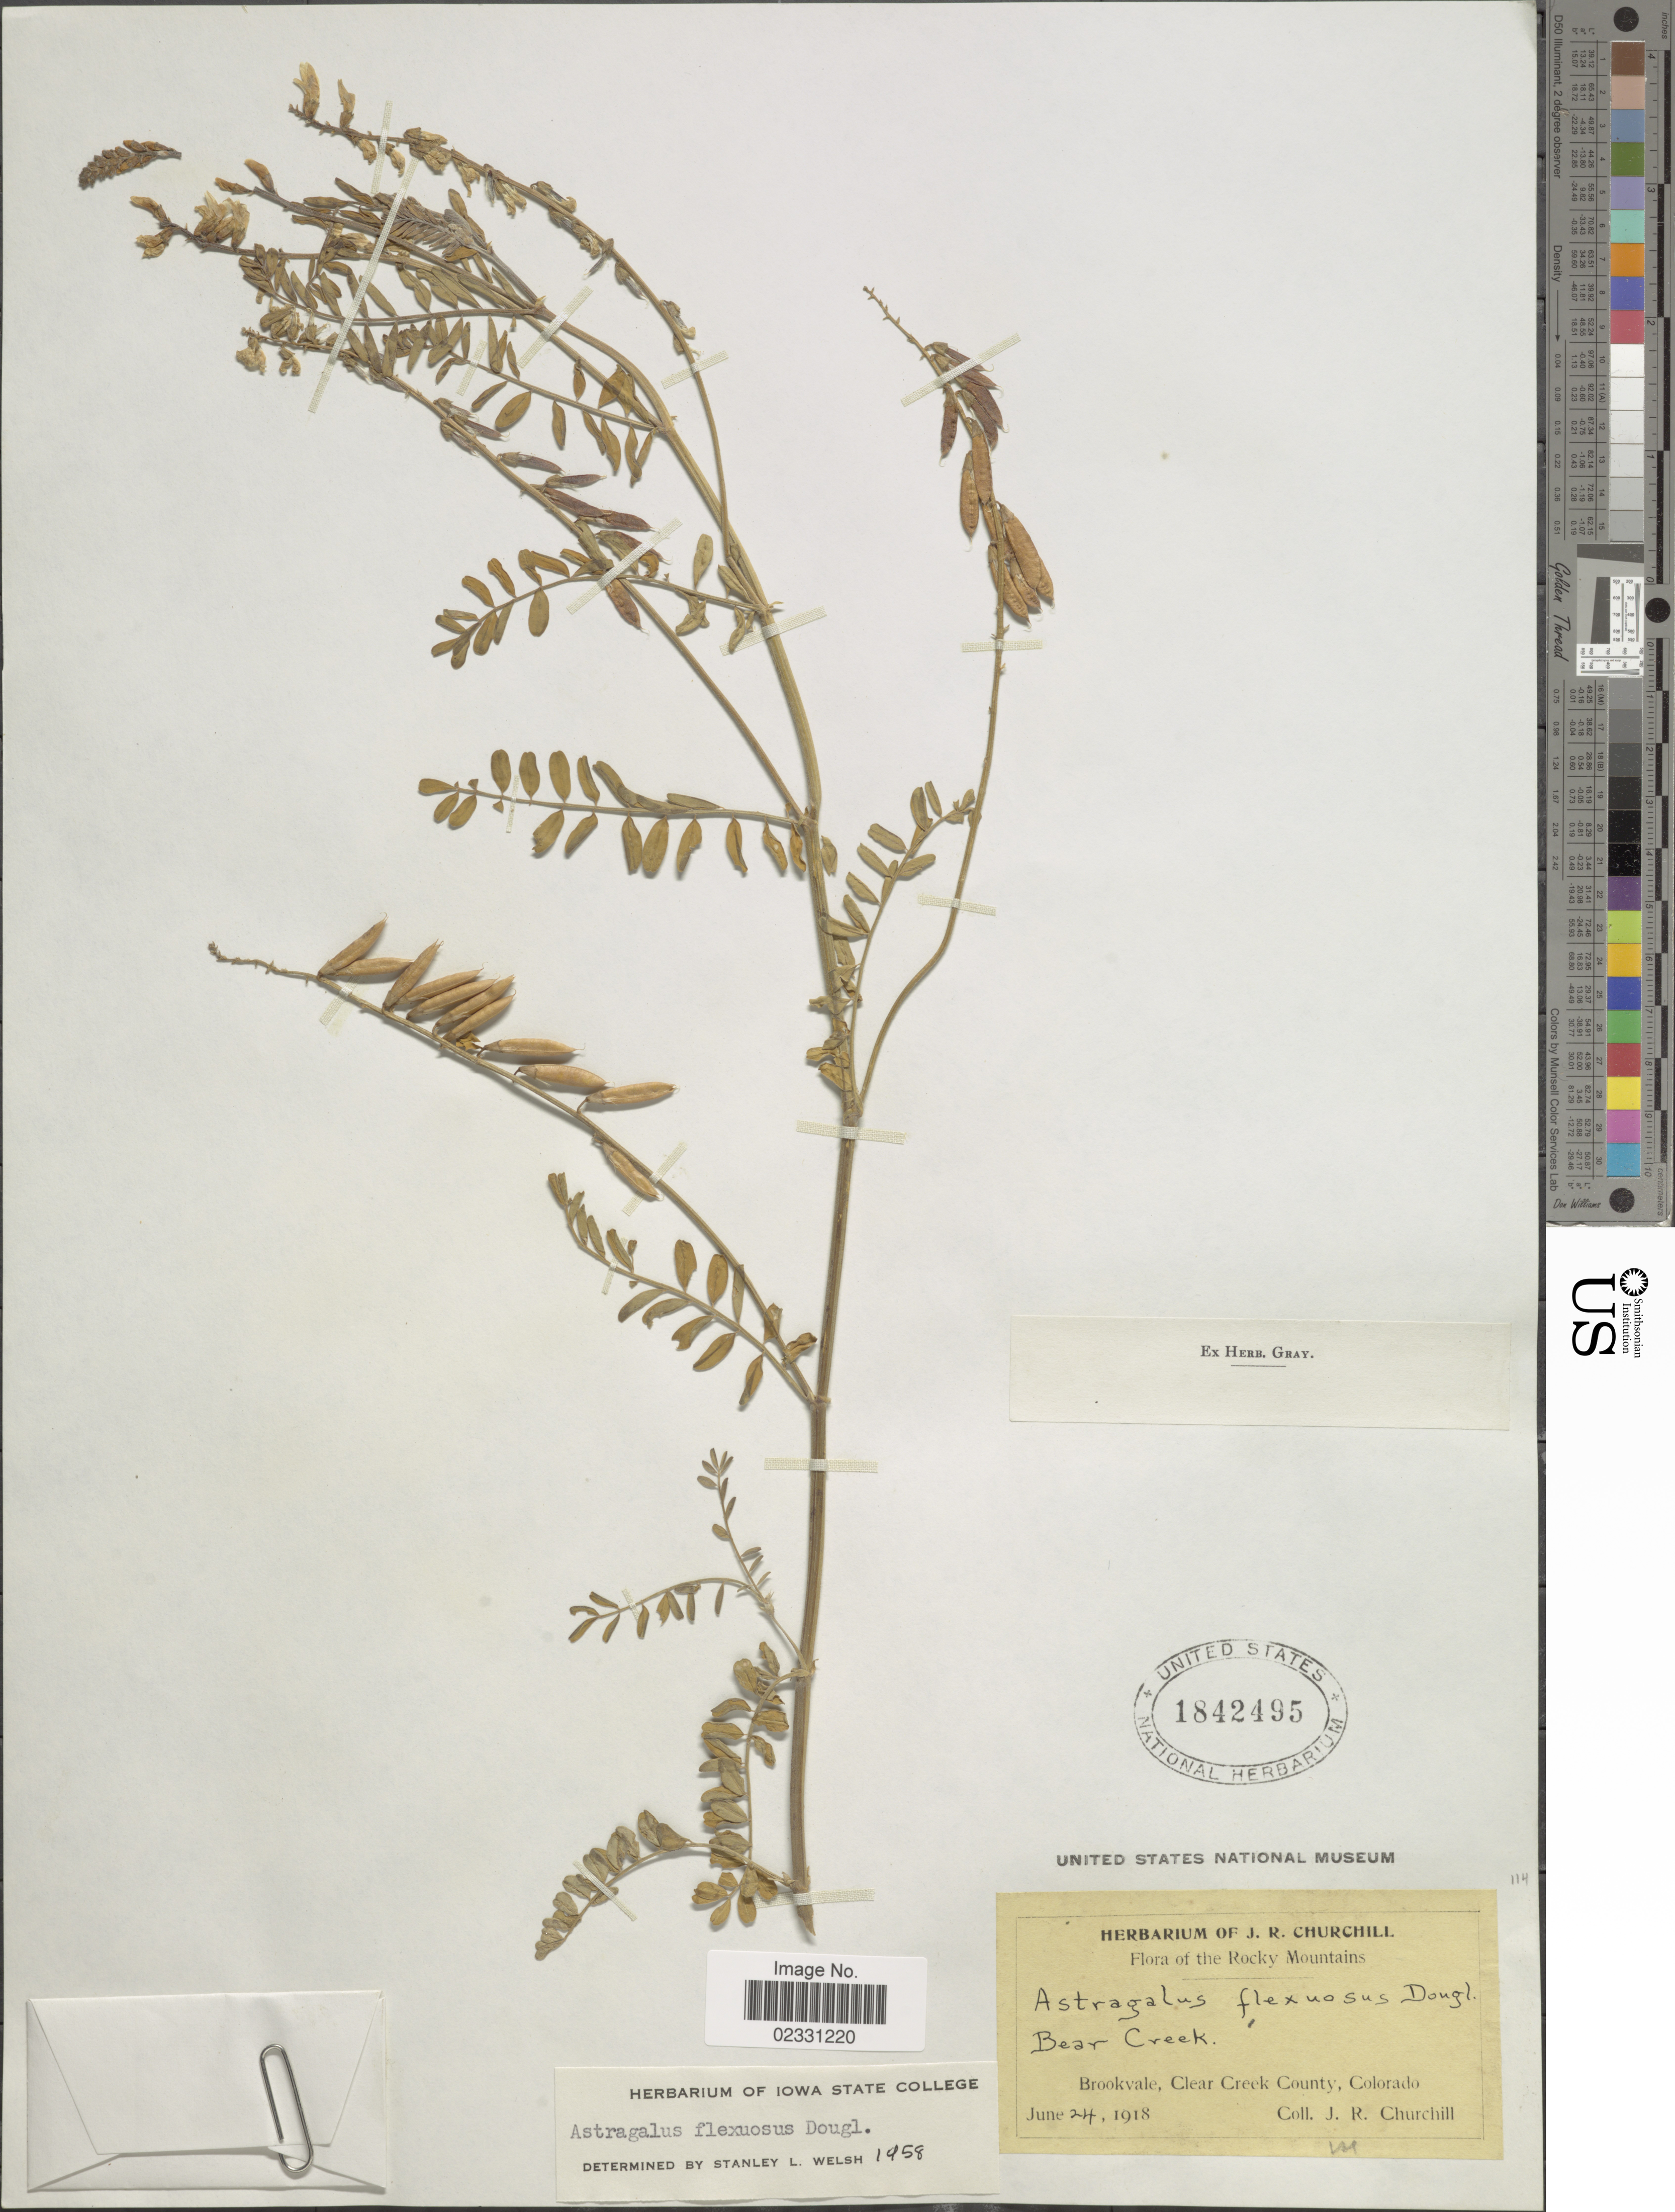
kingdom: Plantae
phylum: Tracheophyta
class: Magnoliopsida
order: Fabales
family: Fabaceae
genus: Astragalus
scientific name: Astragalus flexuosus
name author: (Hook.) Douglas ex G. Don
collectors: J. Churchill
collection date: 1918-06-24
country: United States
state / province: Colorado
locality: Brookvale, Clear Creek County. Rocky Mountains. Bear Creek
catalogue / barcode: US 1842495